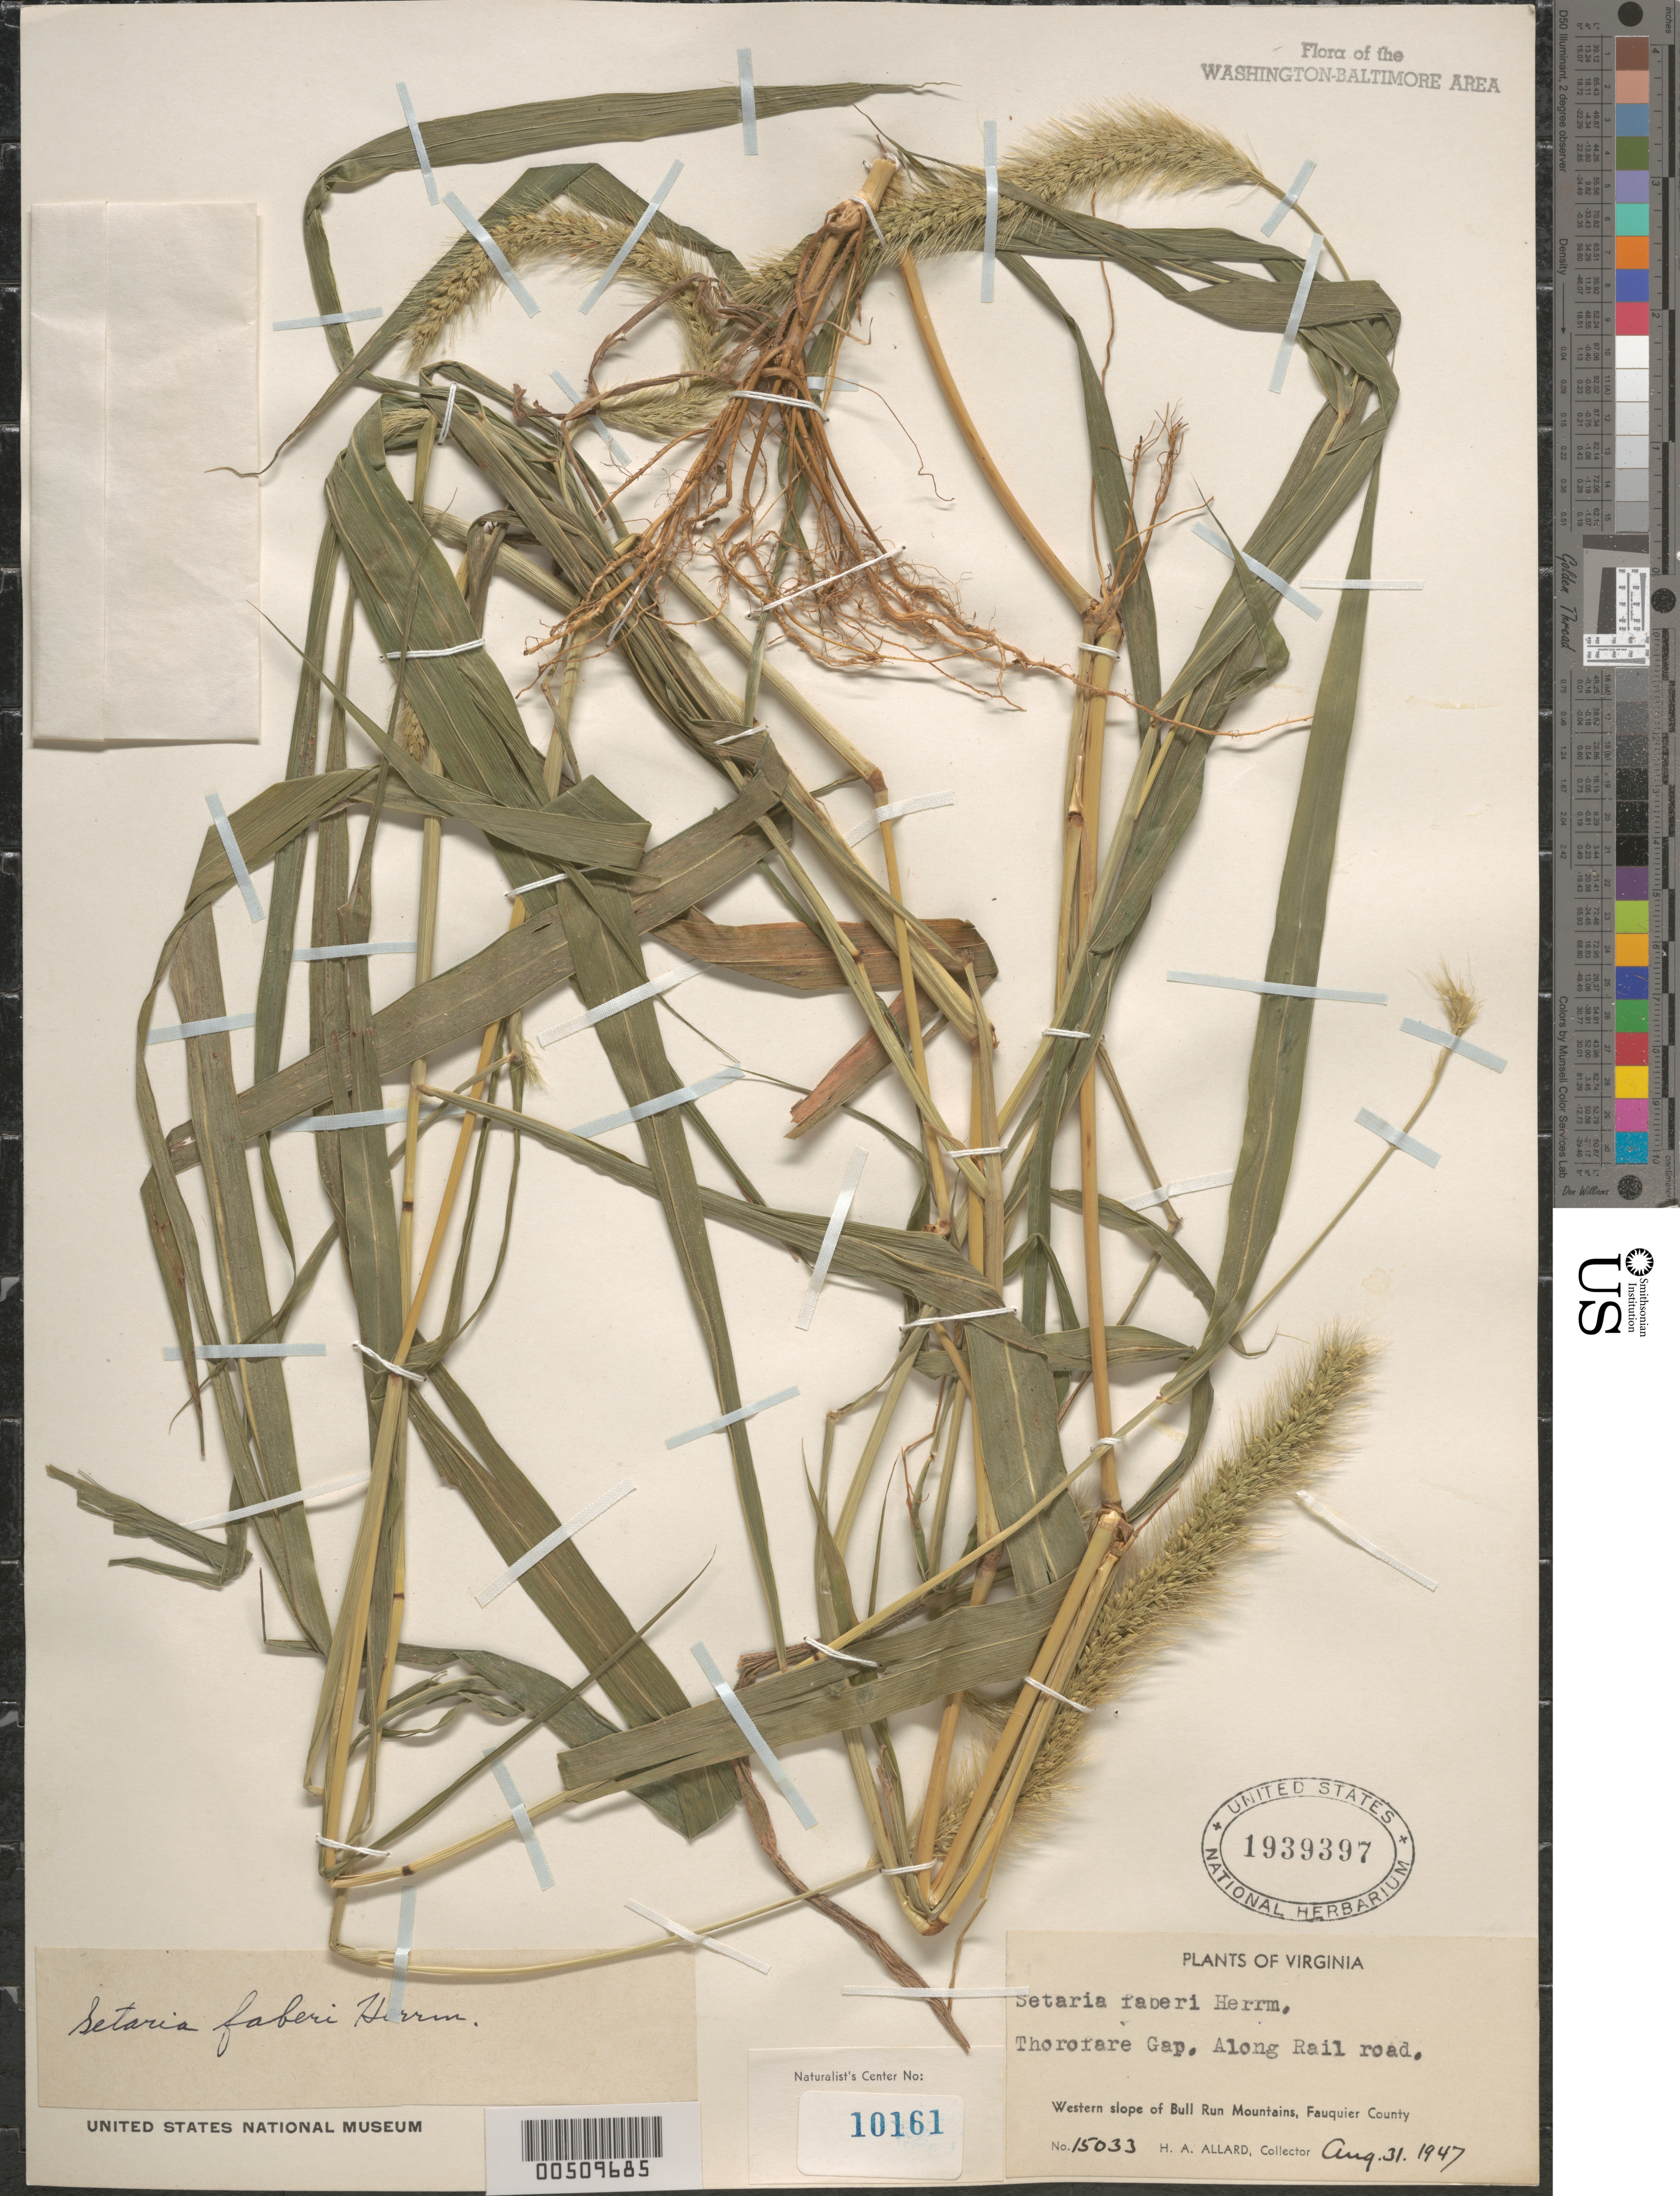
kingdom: Plantae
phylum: Tracheophyta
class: Liliopsida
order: Poales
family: Poaceae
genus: Setaria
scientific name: Setaria faberi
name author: R.A.W. Herrm.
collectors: H. A. Allard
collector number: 15033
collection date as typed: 31 Aug 1947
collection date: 1947-08-31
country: United States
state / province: Virginia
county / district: Fauquier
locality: Bull Run Mts., Thorofare Gap Bull Run Mts.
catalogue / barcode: US 1939397